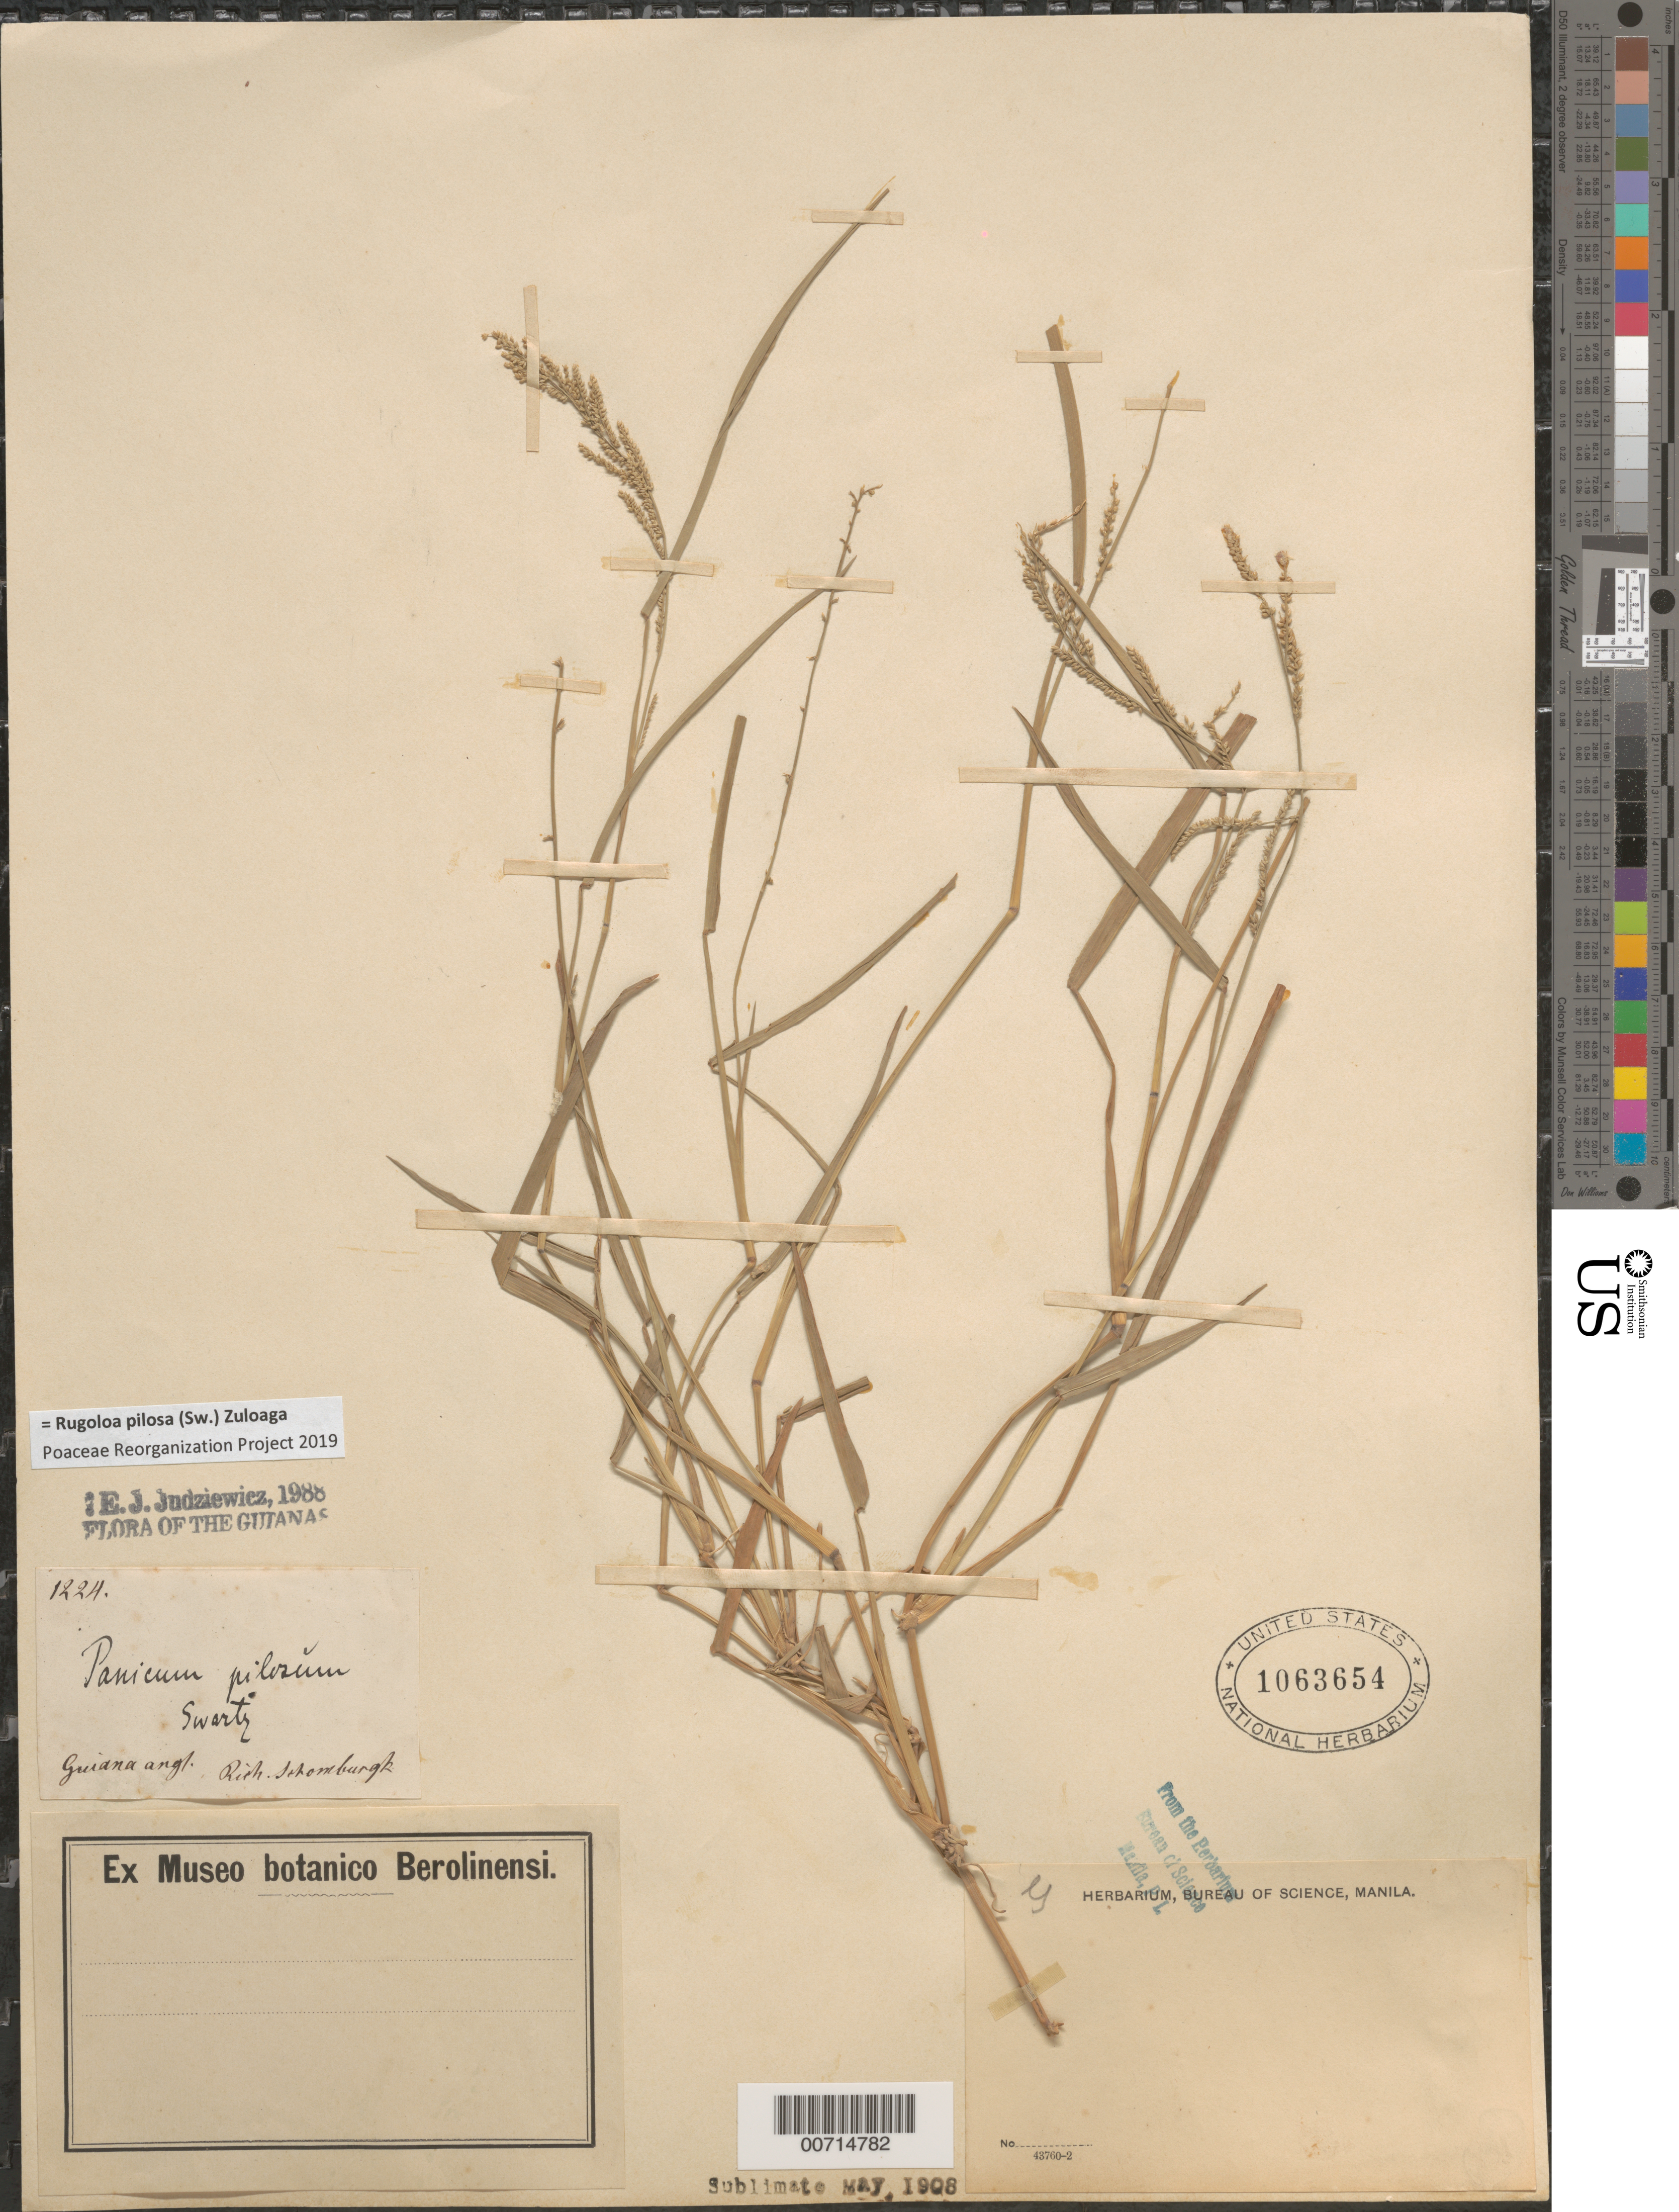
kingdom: Plantae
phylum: Tracheophyta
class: Liliopsida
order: Poales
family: Poaceae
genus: Panicum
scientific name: Panicum pilosum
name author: Sw.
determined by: Judziewicz, E. J.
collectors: -- Schomburgk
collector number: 1224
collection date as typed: s.d.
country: Guyana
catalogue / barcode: US 1063654